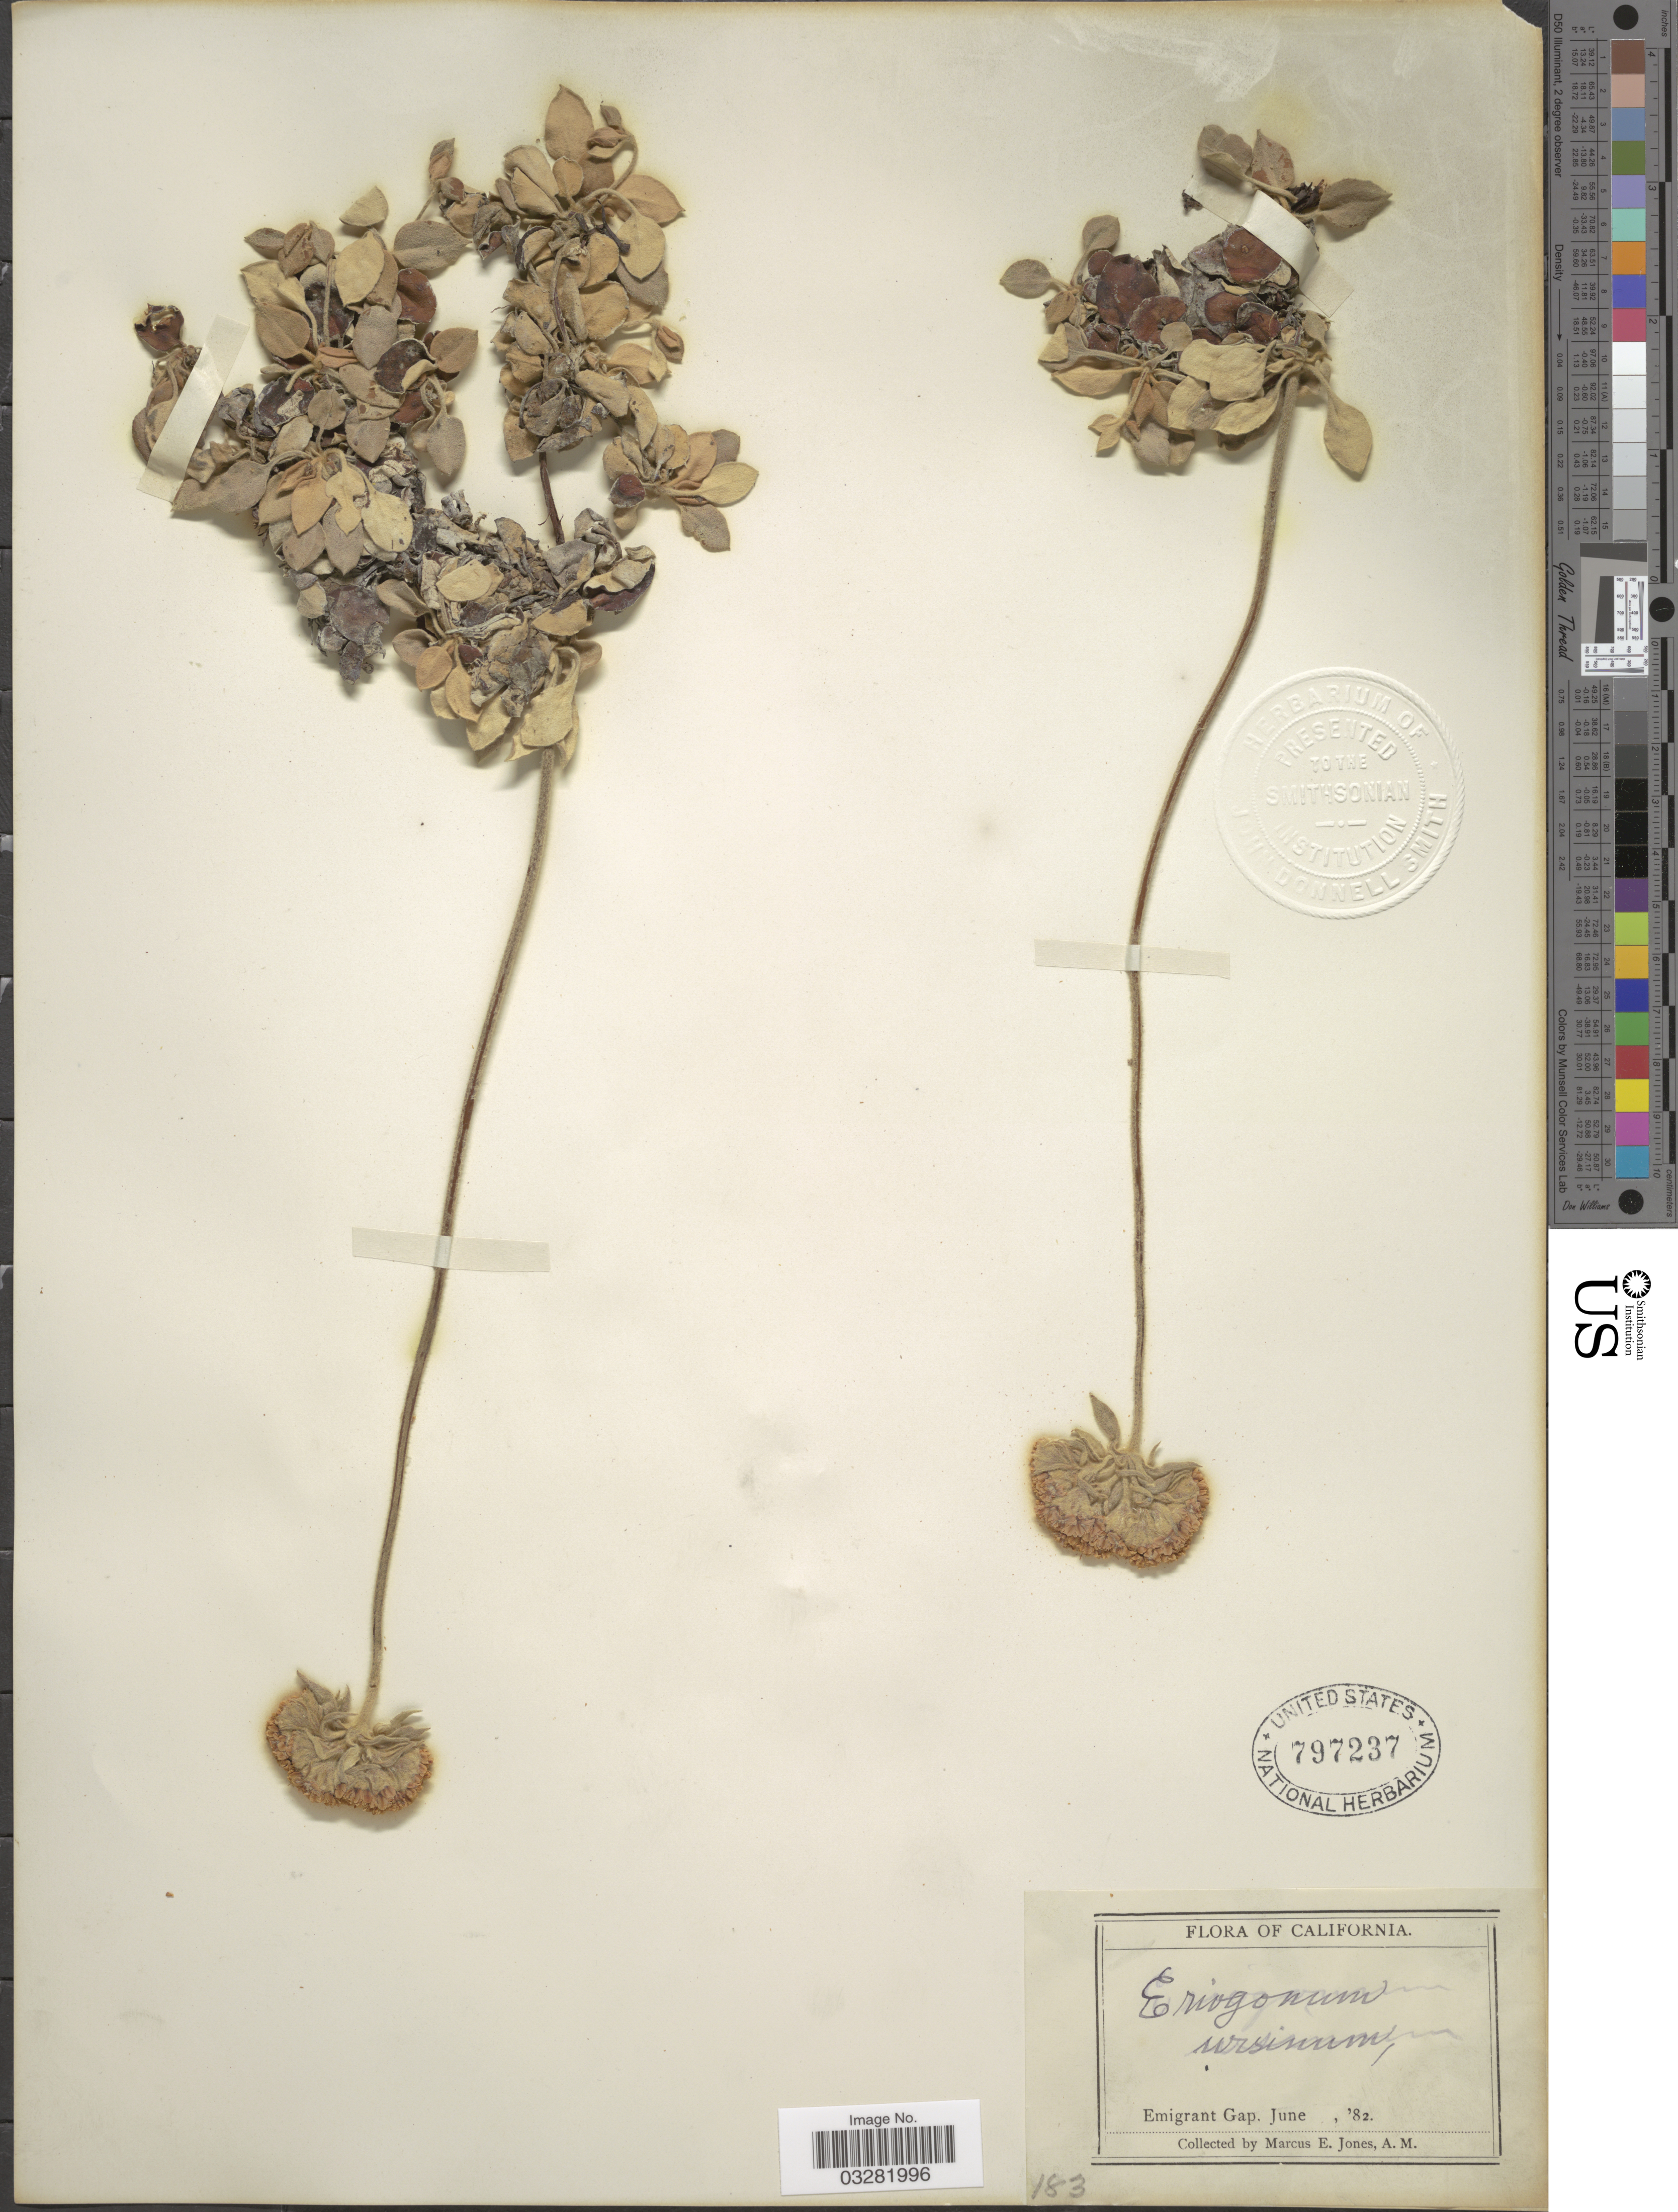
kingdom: Plantae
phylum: Tracheophyta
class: Magnoliopsida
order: Caryophyllales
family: Polygonaceae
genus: Eriogonum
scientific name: Eriogonum ursinum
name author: S. Watson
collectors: M. E. Jones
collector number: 183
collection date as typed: Transcribed d/m/y: //82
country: United States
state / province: California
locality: Emigrant Gap.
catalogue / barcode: US 797237